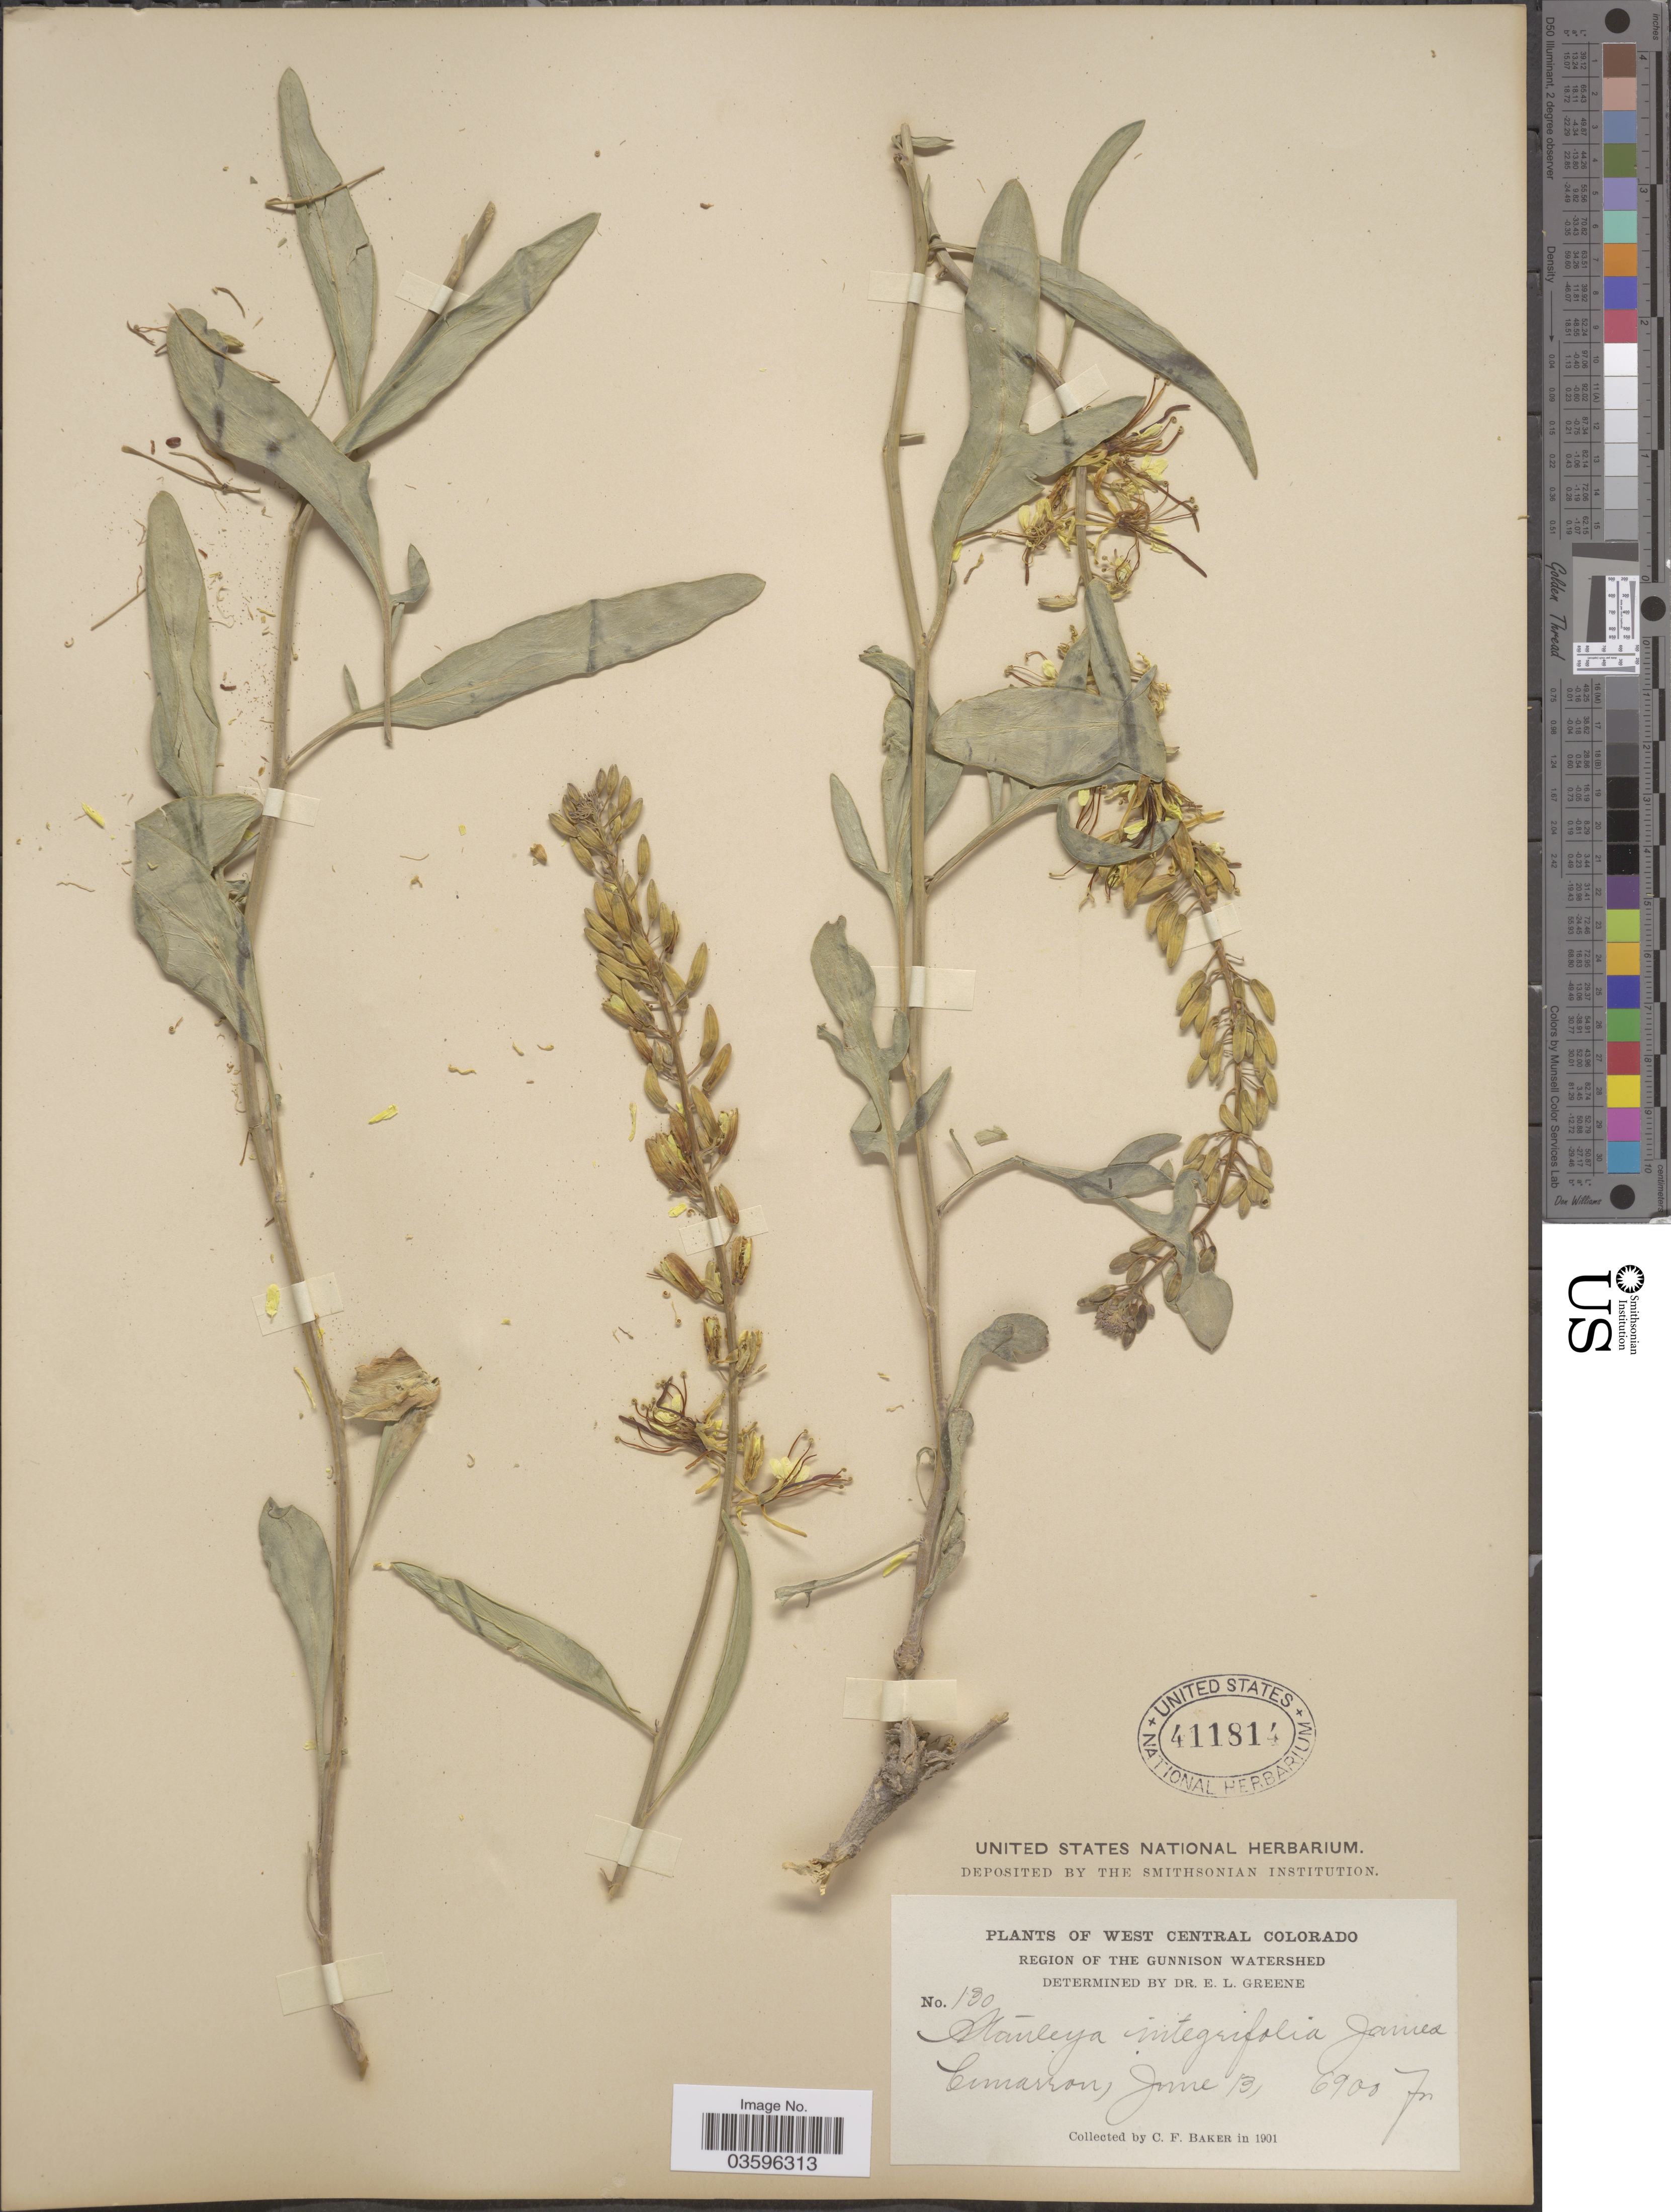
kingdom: Plantae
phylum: Tracheophyta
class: Magnoliopsida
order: Brassicales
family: Brassicaceae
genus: Stanleya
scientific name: Stanleya pinnata var. integrifolia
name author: (E. James) Rollins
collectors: C. F. Baker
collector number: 130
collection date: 1901-06-13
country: United States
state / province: Colorado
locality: West Central Colorado. Region of The Gunnison Watershed. Cimarron.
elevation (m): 2103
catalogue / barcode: US 411814